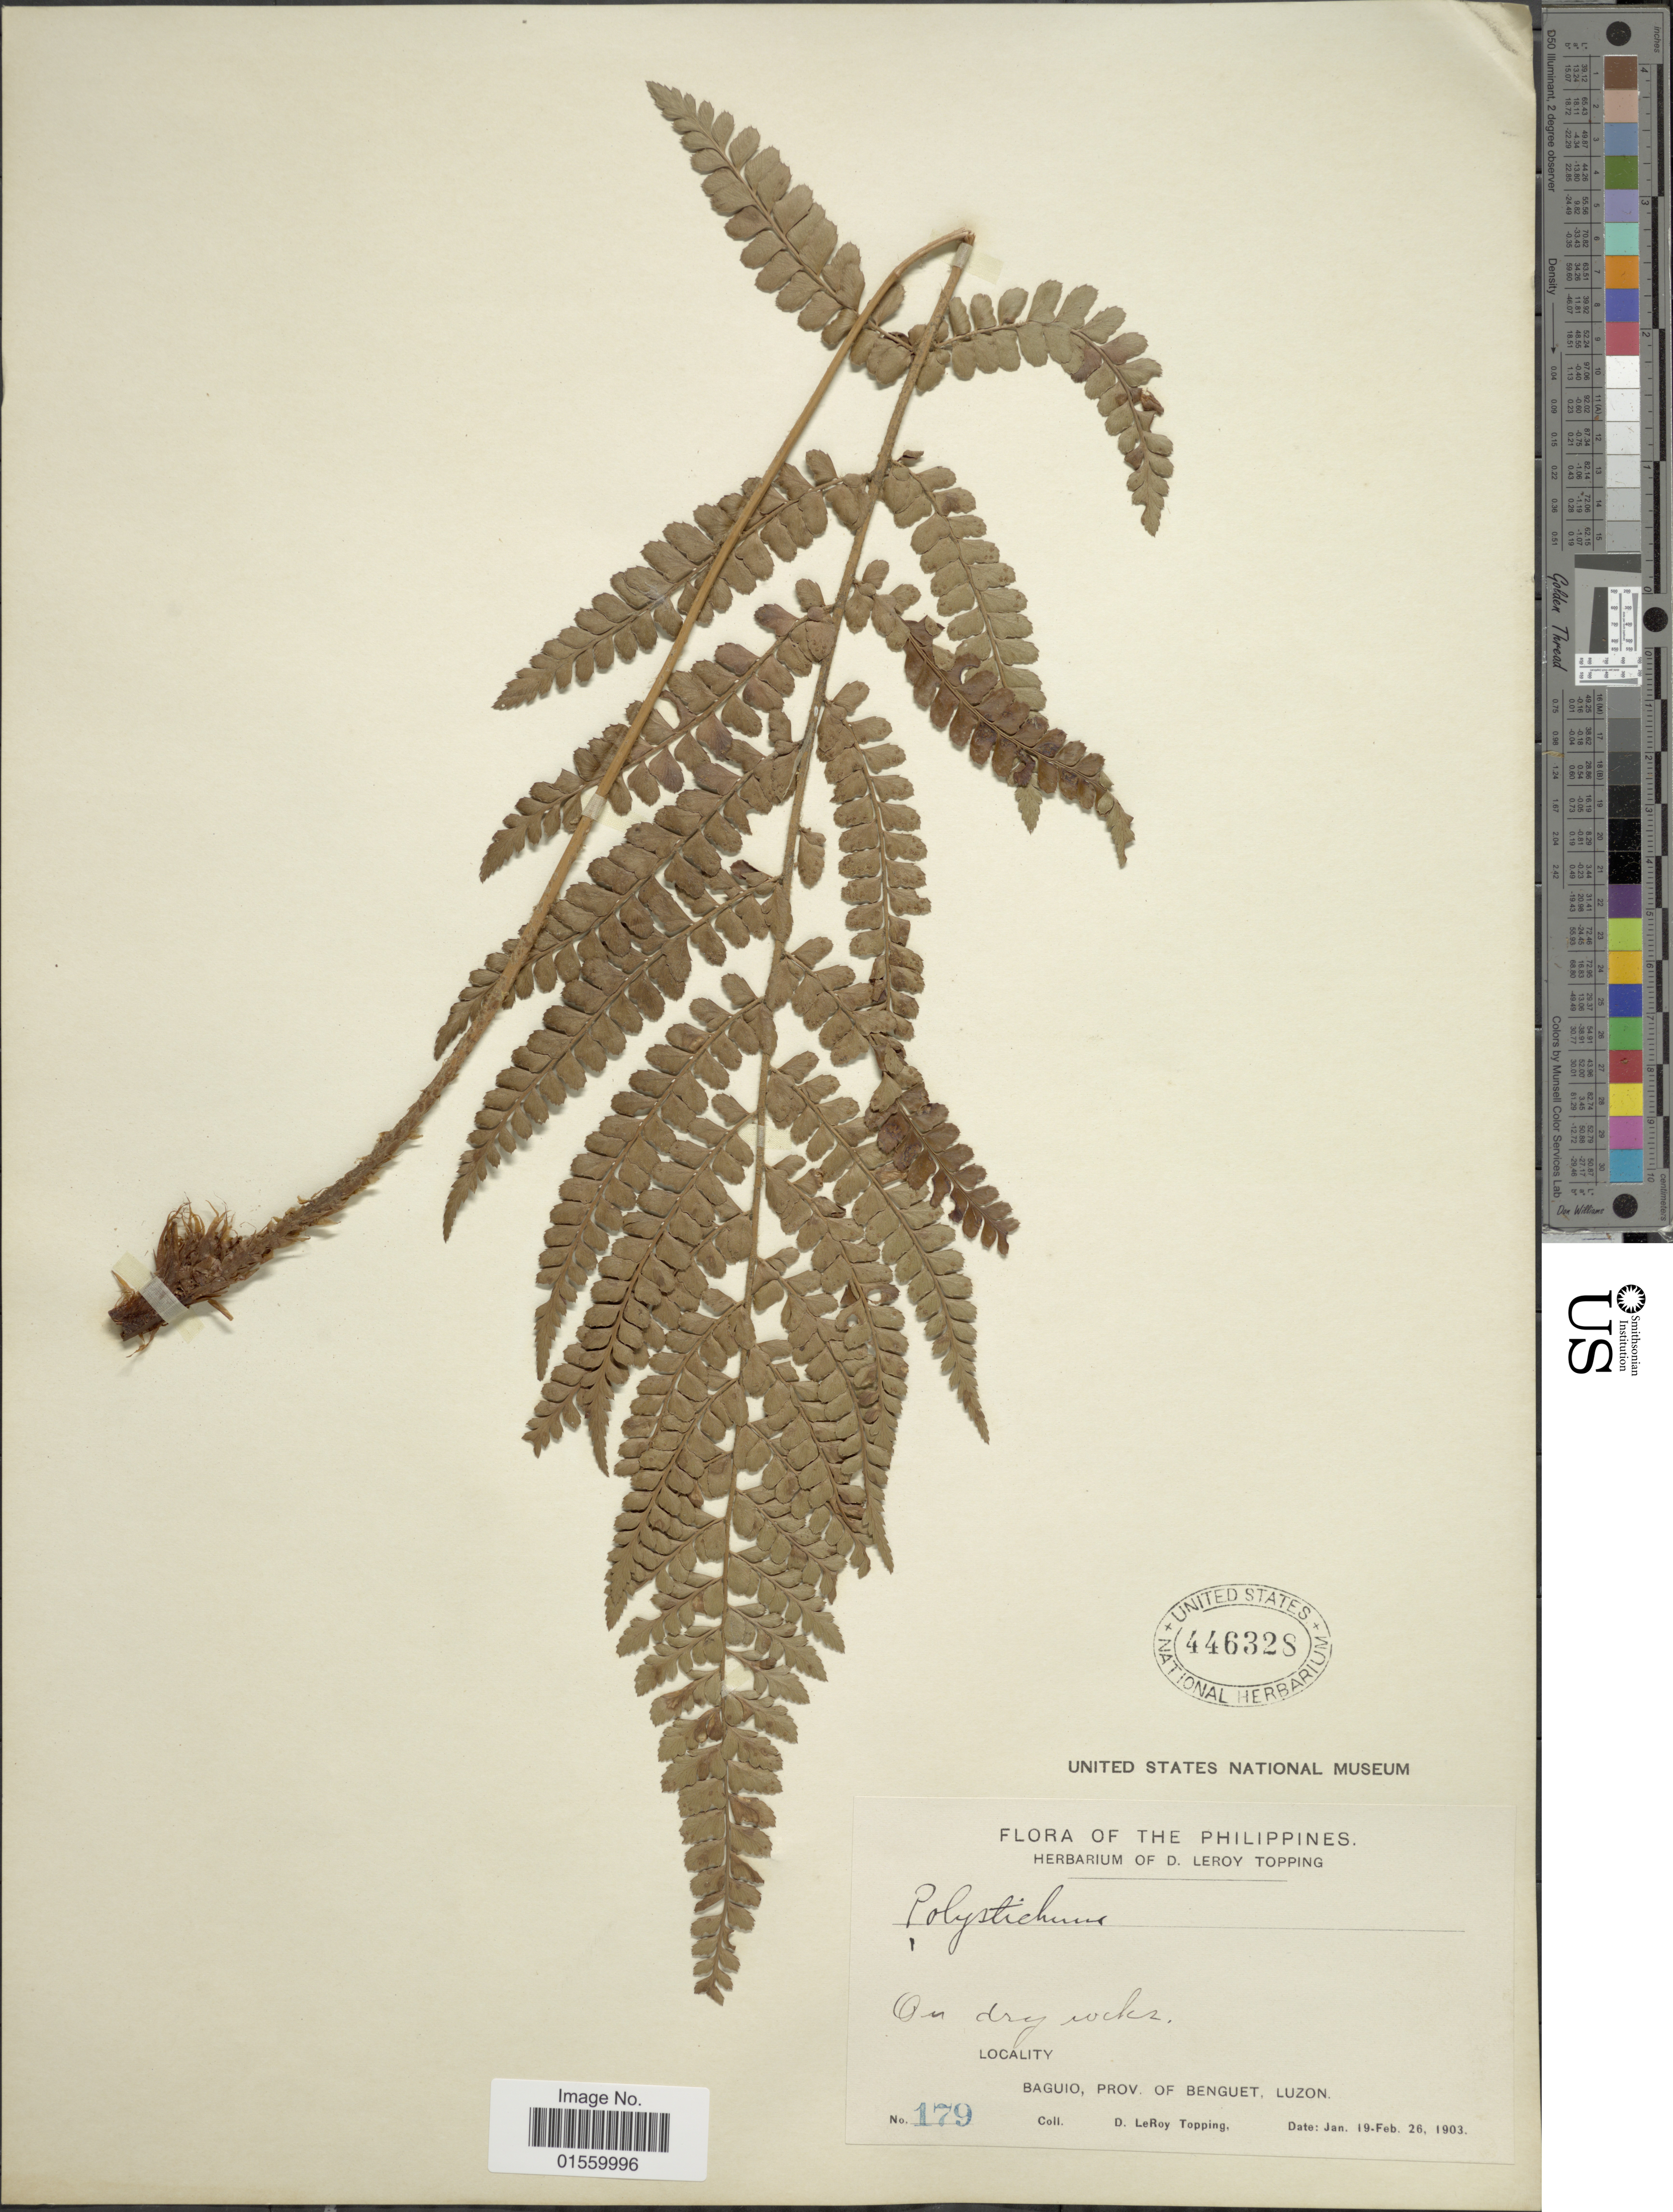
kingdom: Plantae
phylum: Tracheophyta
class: Polypodiopsida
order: Polypodiales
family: Dryopteridaceae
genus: Polystichum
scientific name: Polystichum obtusum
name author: J. Sm.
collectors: D. L. Topping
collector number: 179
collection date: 1903-01-19/1903-02-26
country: Philippines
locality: Baguio, Prov. of Benguet, Luzon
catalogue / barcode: US 446328